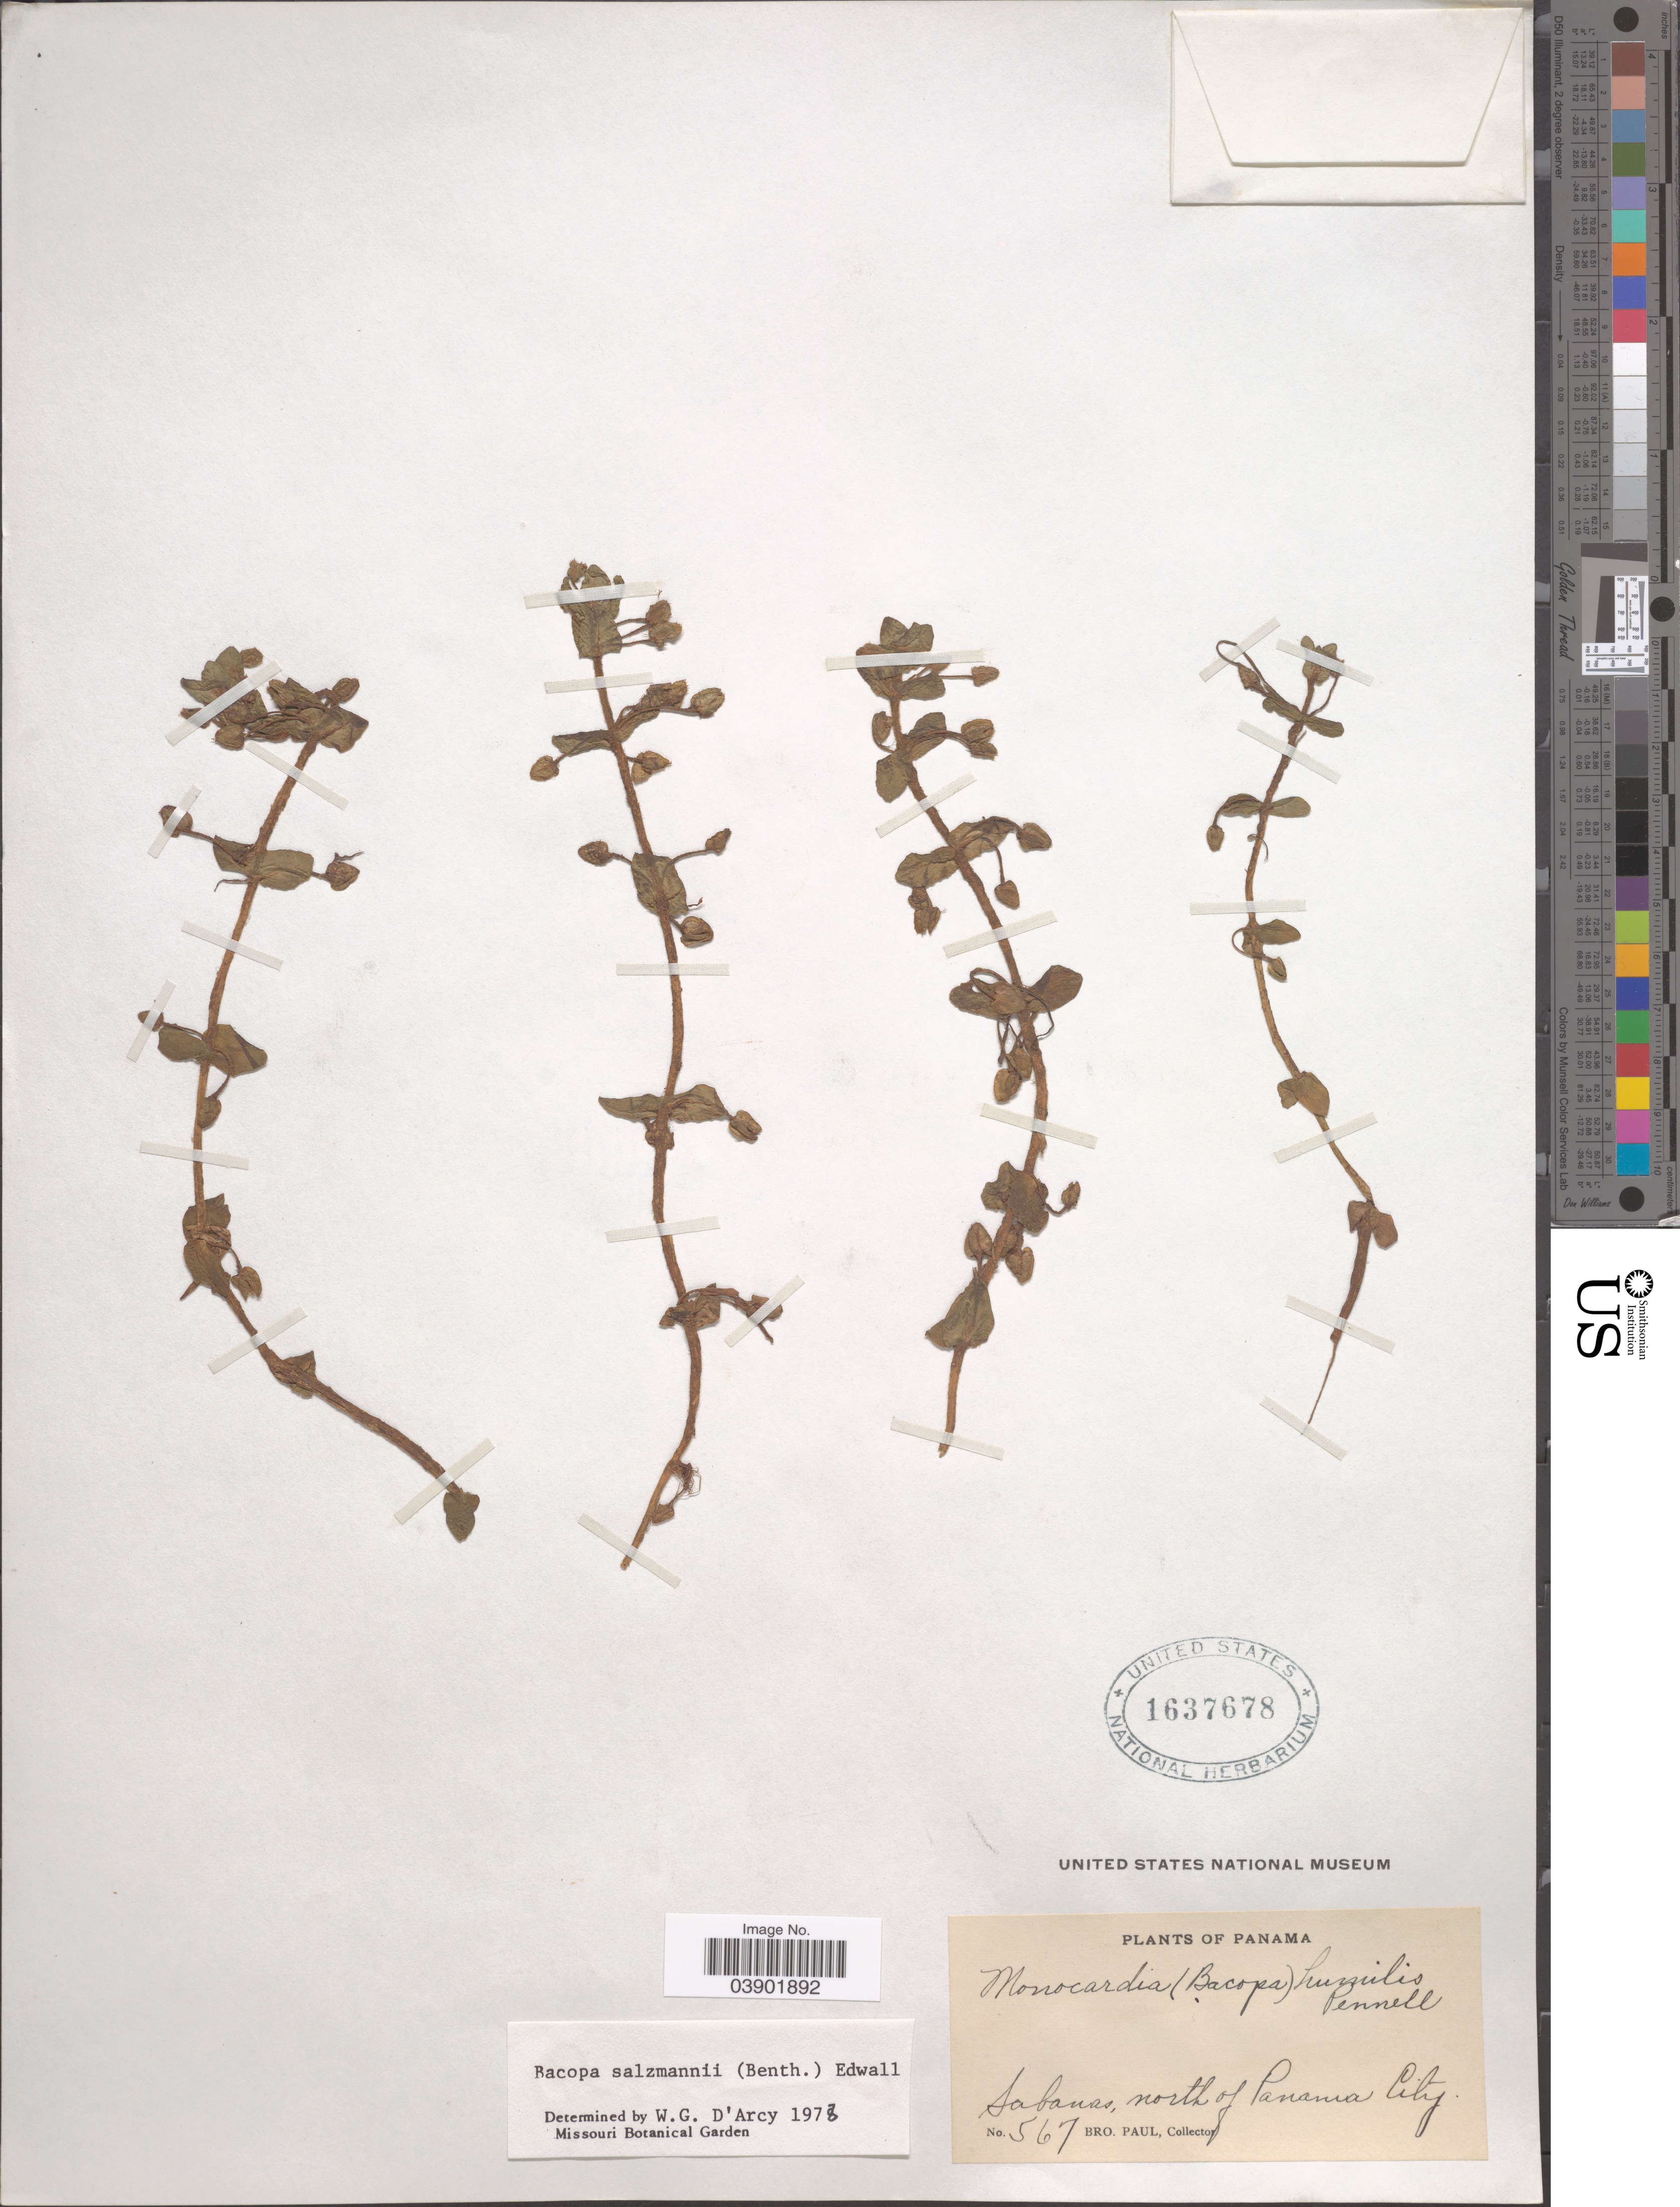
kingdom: Plantae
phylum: Tracheophyta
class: Magnoliopsida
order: Lamiales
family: Plantaginaceae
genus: Bacopa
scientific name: Bacopa salzmannii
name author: (Benth.) Wettst. ex Edwall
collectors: B. Paul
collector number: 567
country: Panama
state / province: Panamá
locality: Sabanas, north of Panama City.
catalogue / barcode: US 1637678